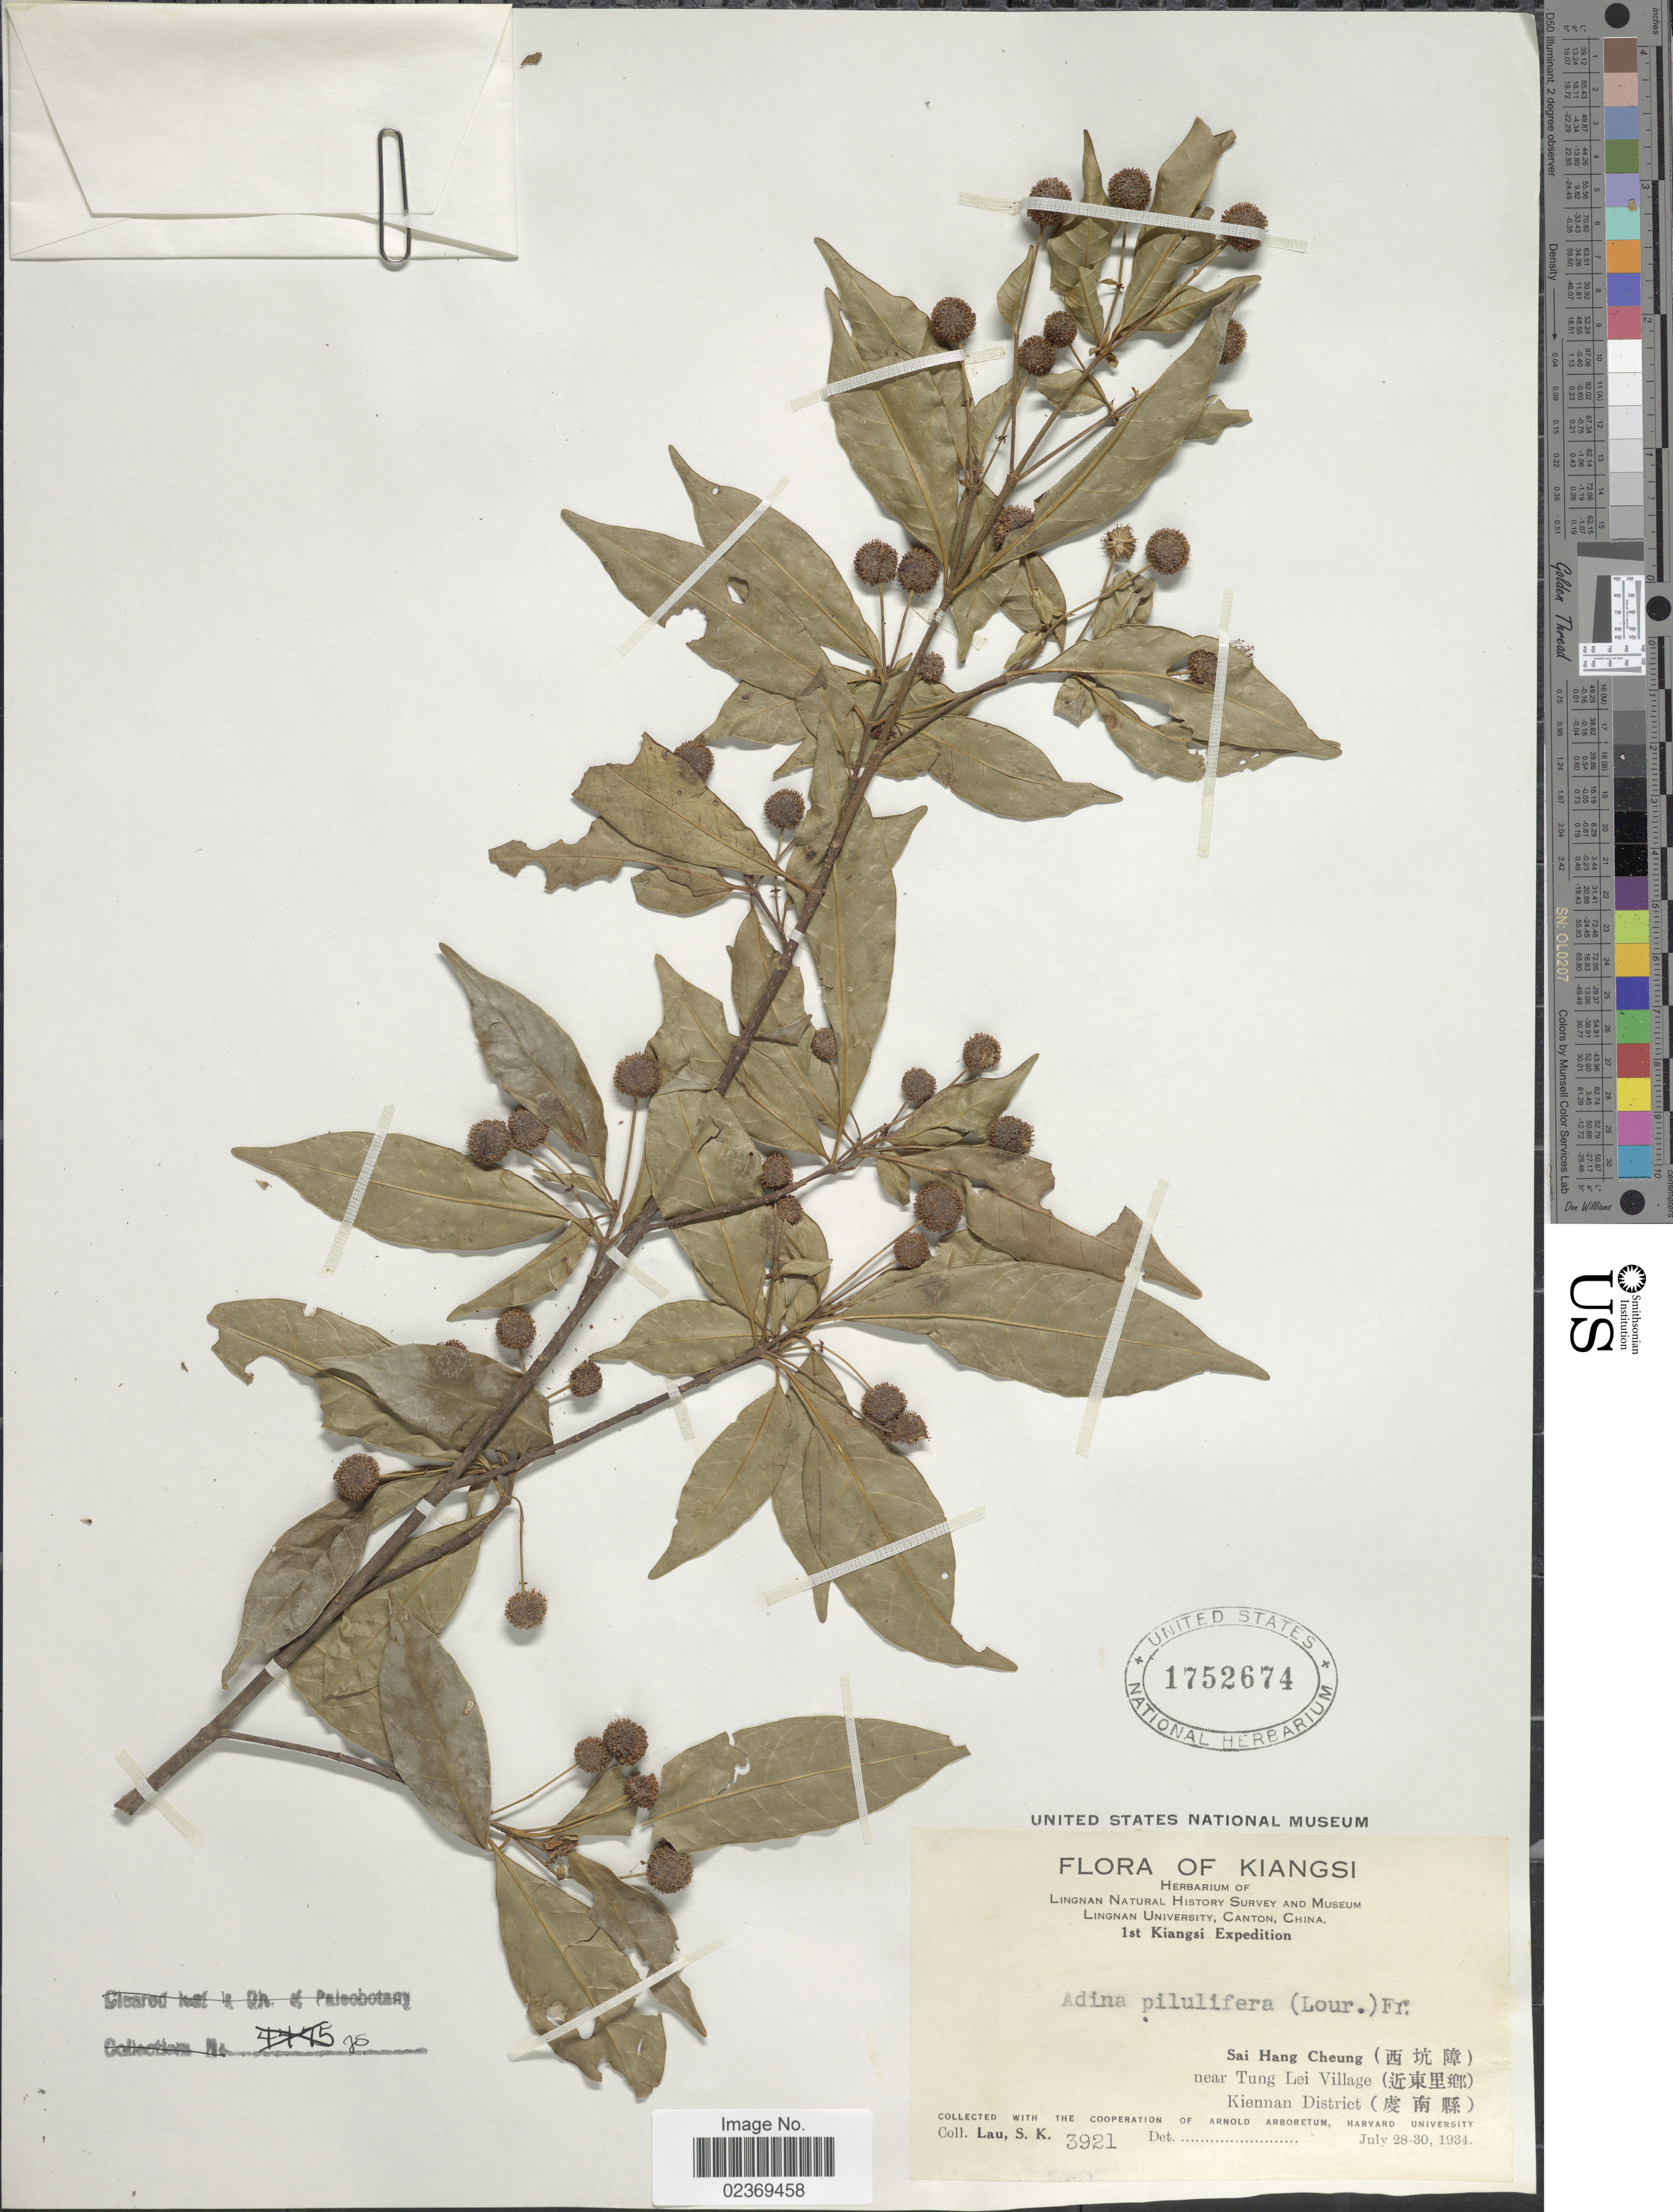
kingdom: Plantae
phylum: Tracheophyta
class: Magnoliopsida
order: Gentianales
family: Rubiaceae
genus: Adina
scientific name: Adina pilulifera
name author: (Lam.) Franch. & Drake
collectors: S. K. Lau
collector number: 3921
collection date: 1934-07-28/1934-07-30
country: China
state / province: Jiangxi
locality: Kiangsi, Sai Hang Cheung, near Tung Lei Village, Kiennan District.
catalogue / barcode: US 1752674